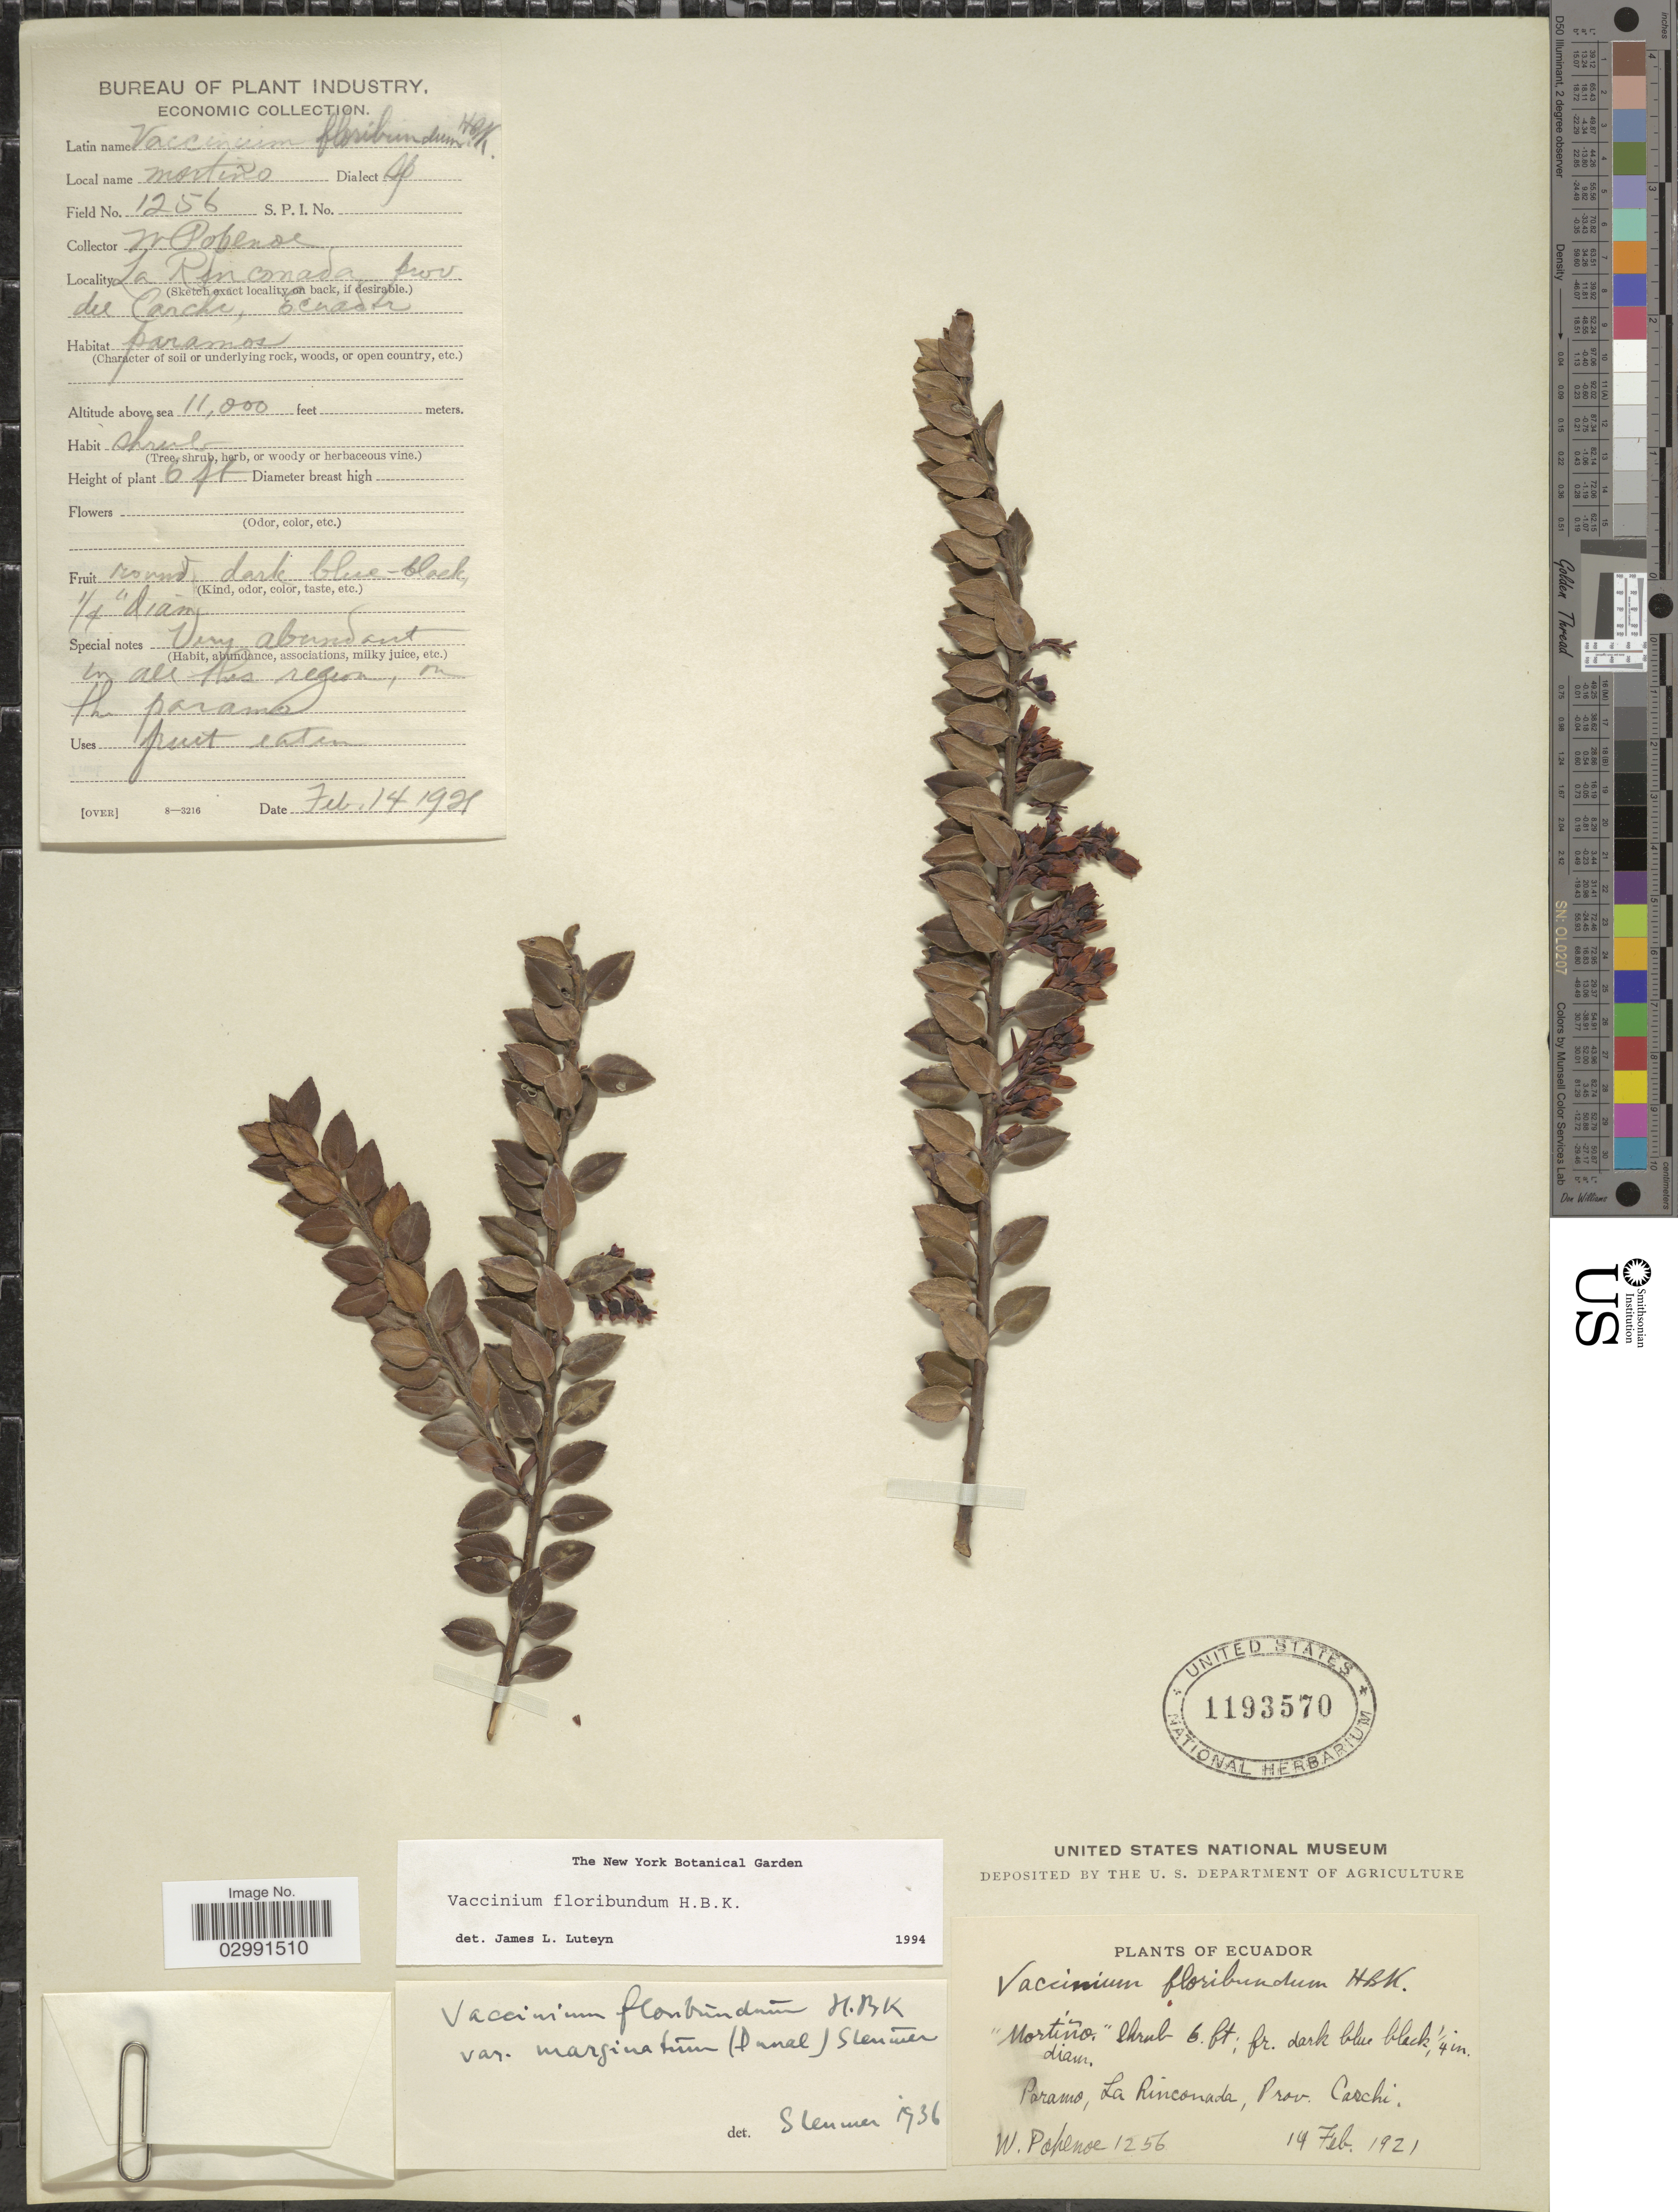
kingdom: Plantae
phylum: Tracheophyta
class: Magnoliopsida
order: Ericales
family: Ericaceae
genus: Vaccinium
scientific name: Vaccinium floribundum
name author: Kunth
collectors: W. Popenoe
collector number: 1256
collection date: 1921-02-14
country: Ecuador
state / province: Carchi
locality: Paramo, La Rinconada, Prov. Carchi.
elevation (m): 3353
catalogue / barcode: US 1193570